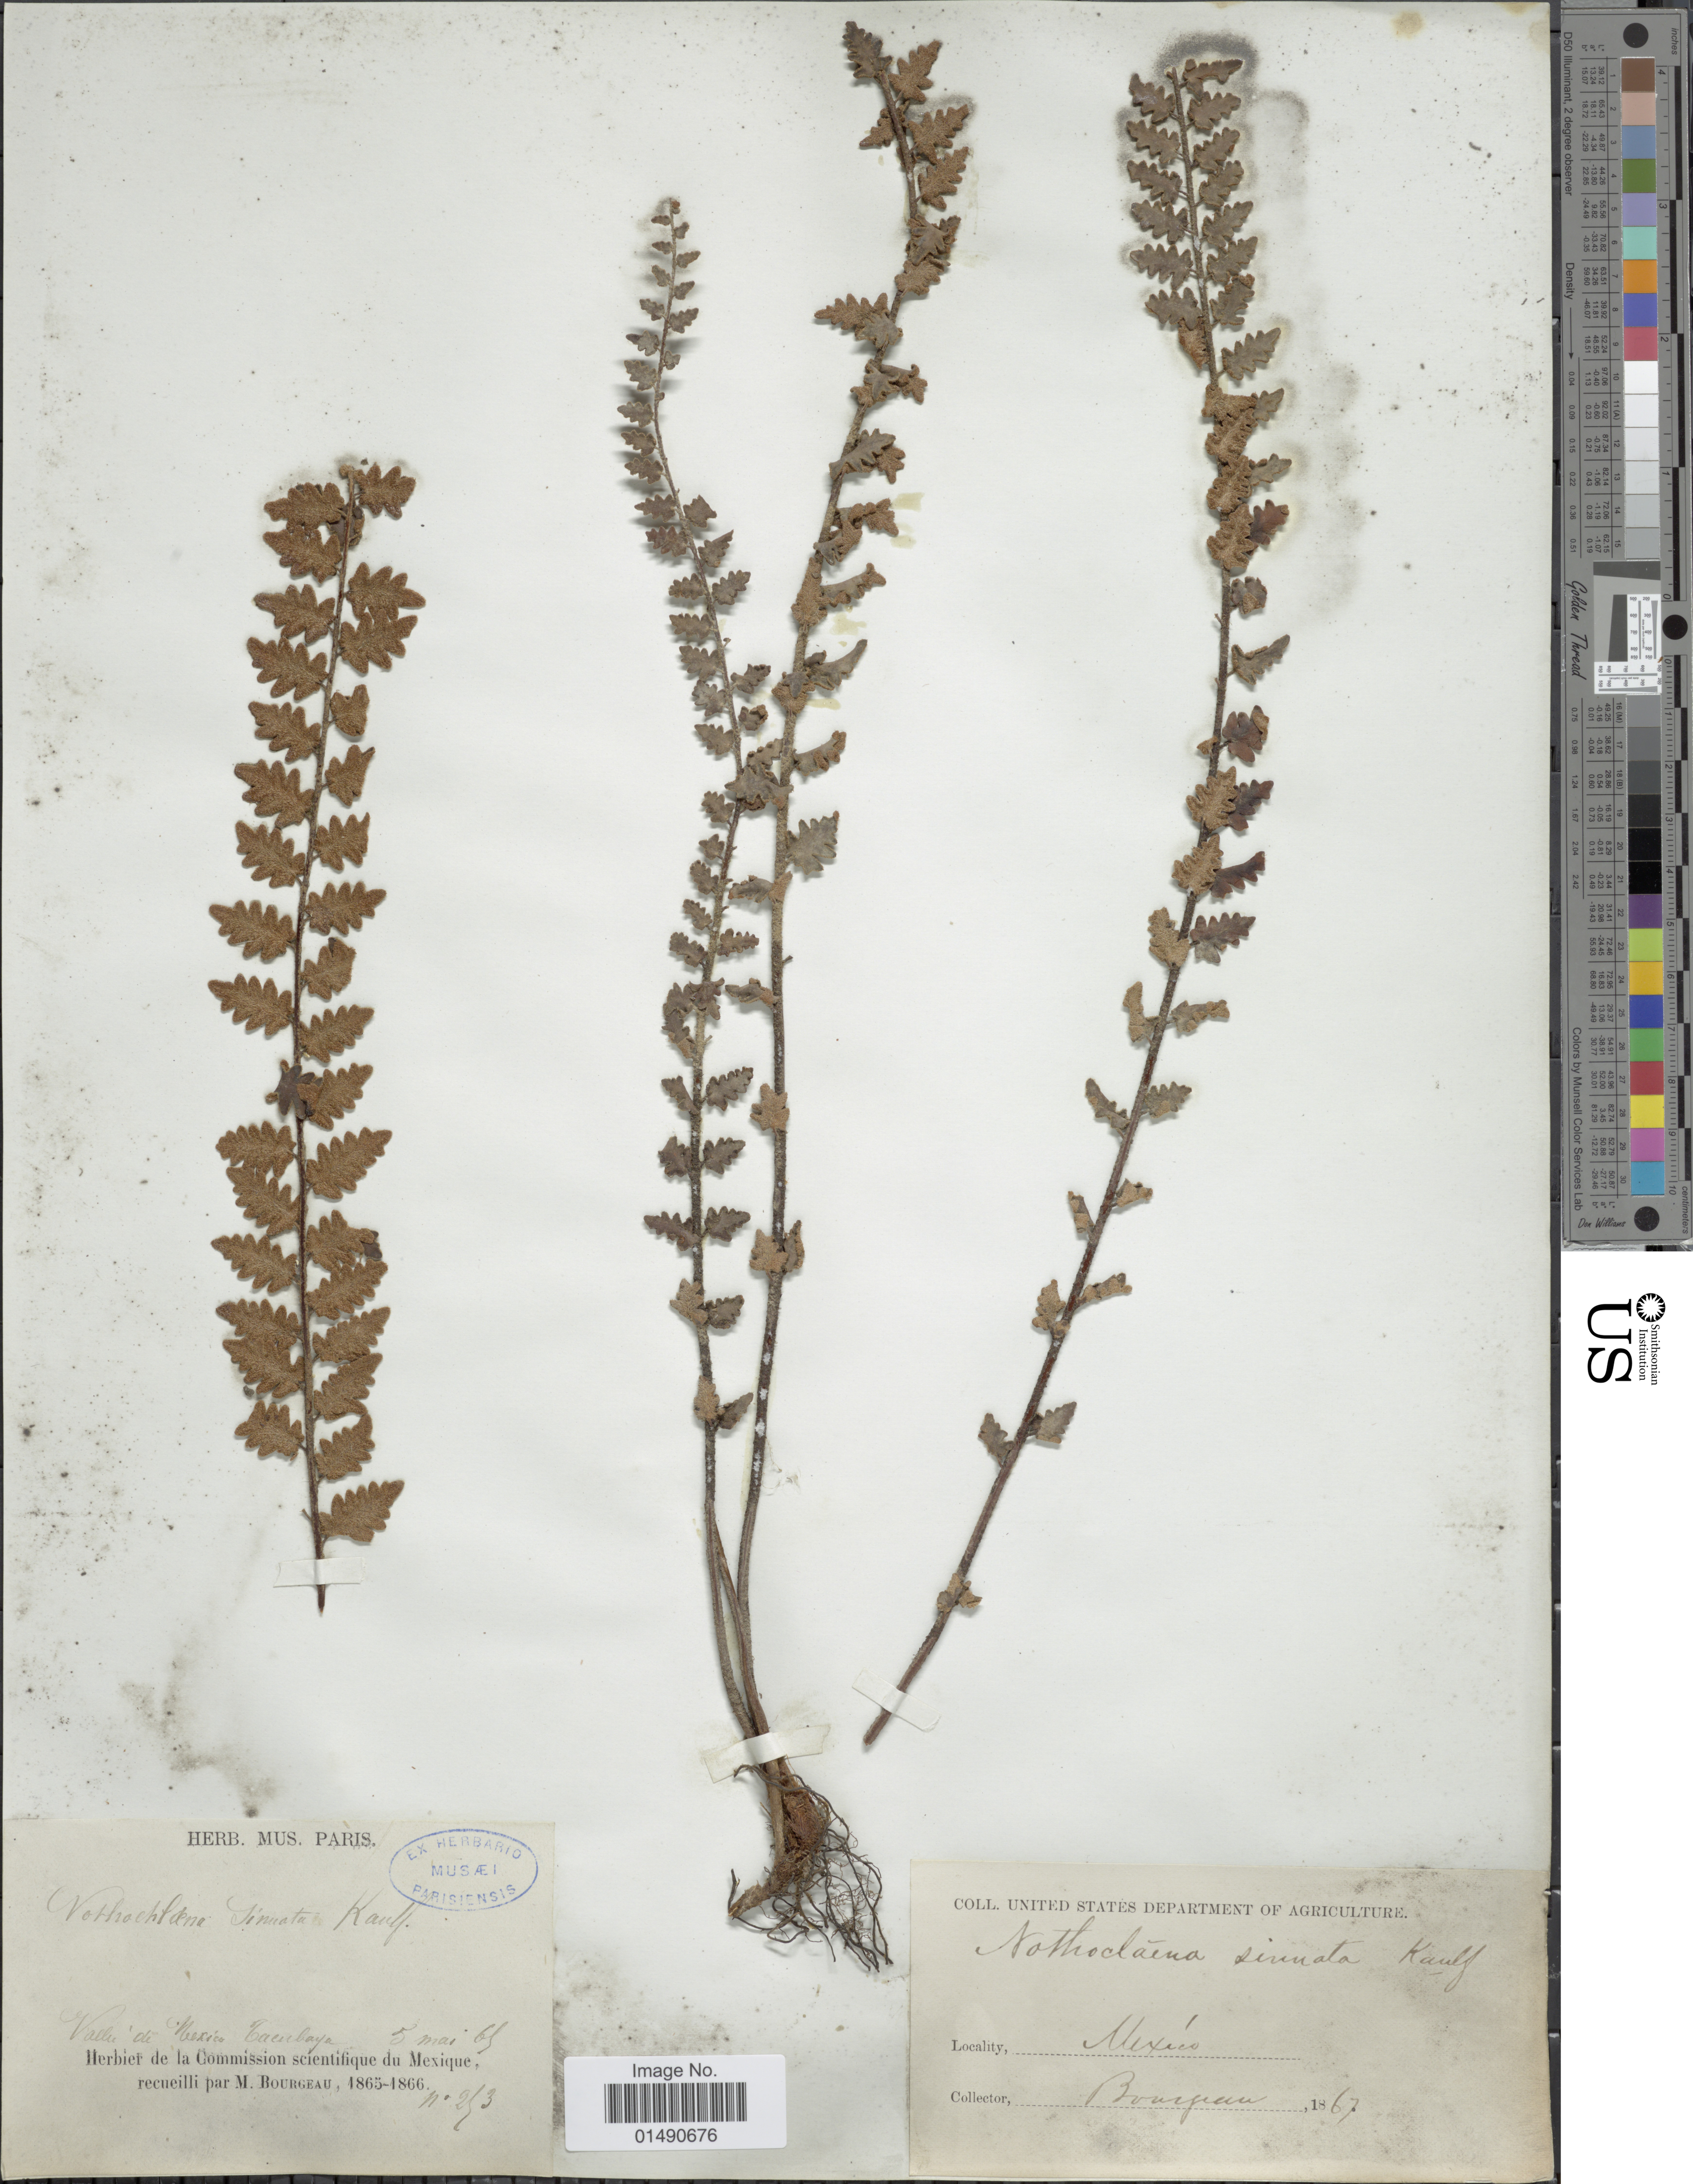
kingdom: Plantae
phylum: Tracheophyta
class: Polypodiopsida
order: Polypodiales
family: Pteridaceae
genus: Astrolepis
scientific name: Astrolepis sinuata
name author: (Lag. ex Sw.) D.M. Benham & Windham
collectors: M. Bourgeau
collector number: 293*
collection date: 1865-05-05/1866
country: Mexico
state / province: Baja California Norte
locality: Guadelup, Valle de Mexico